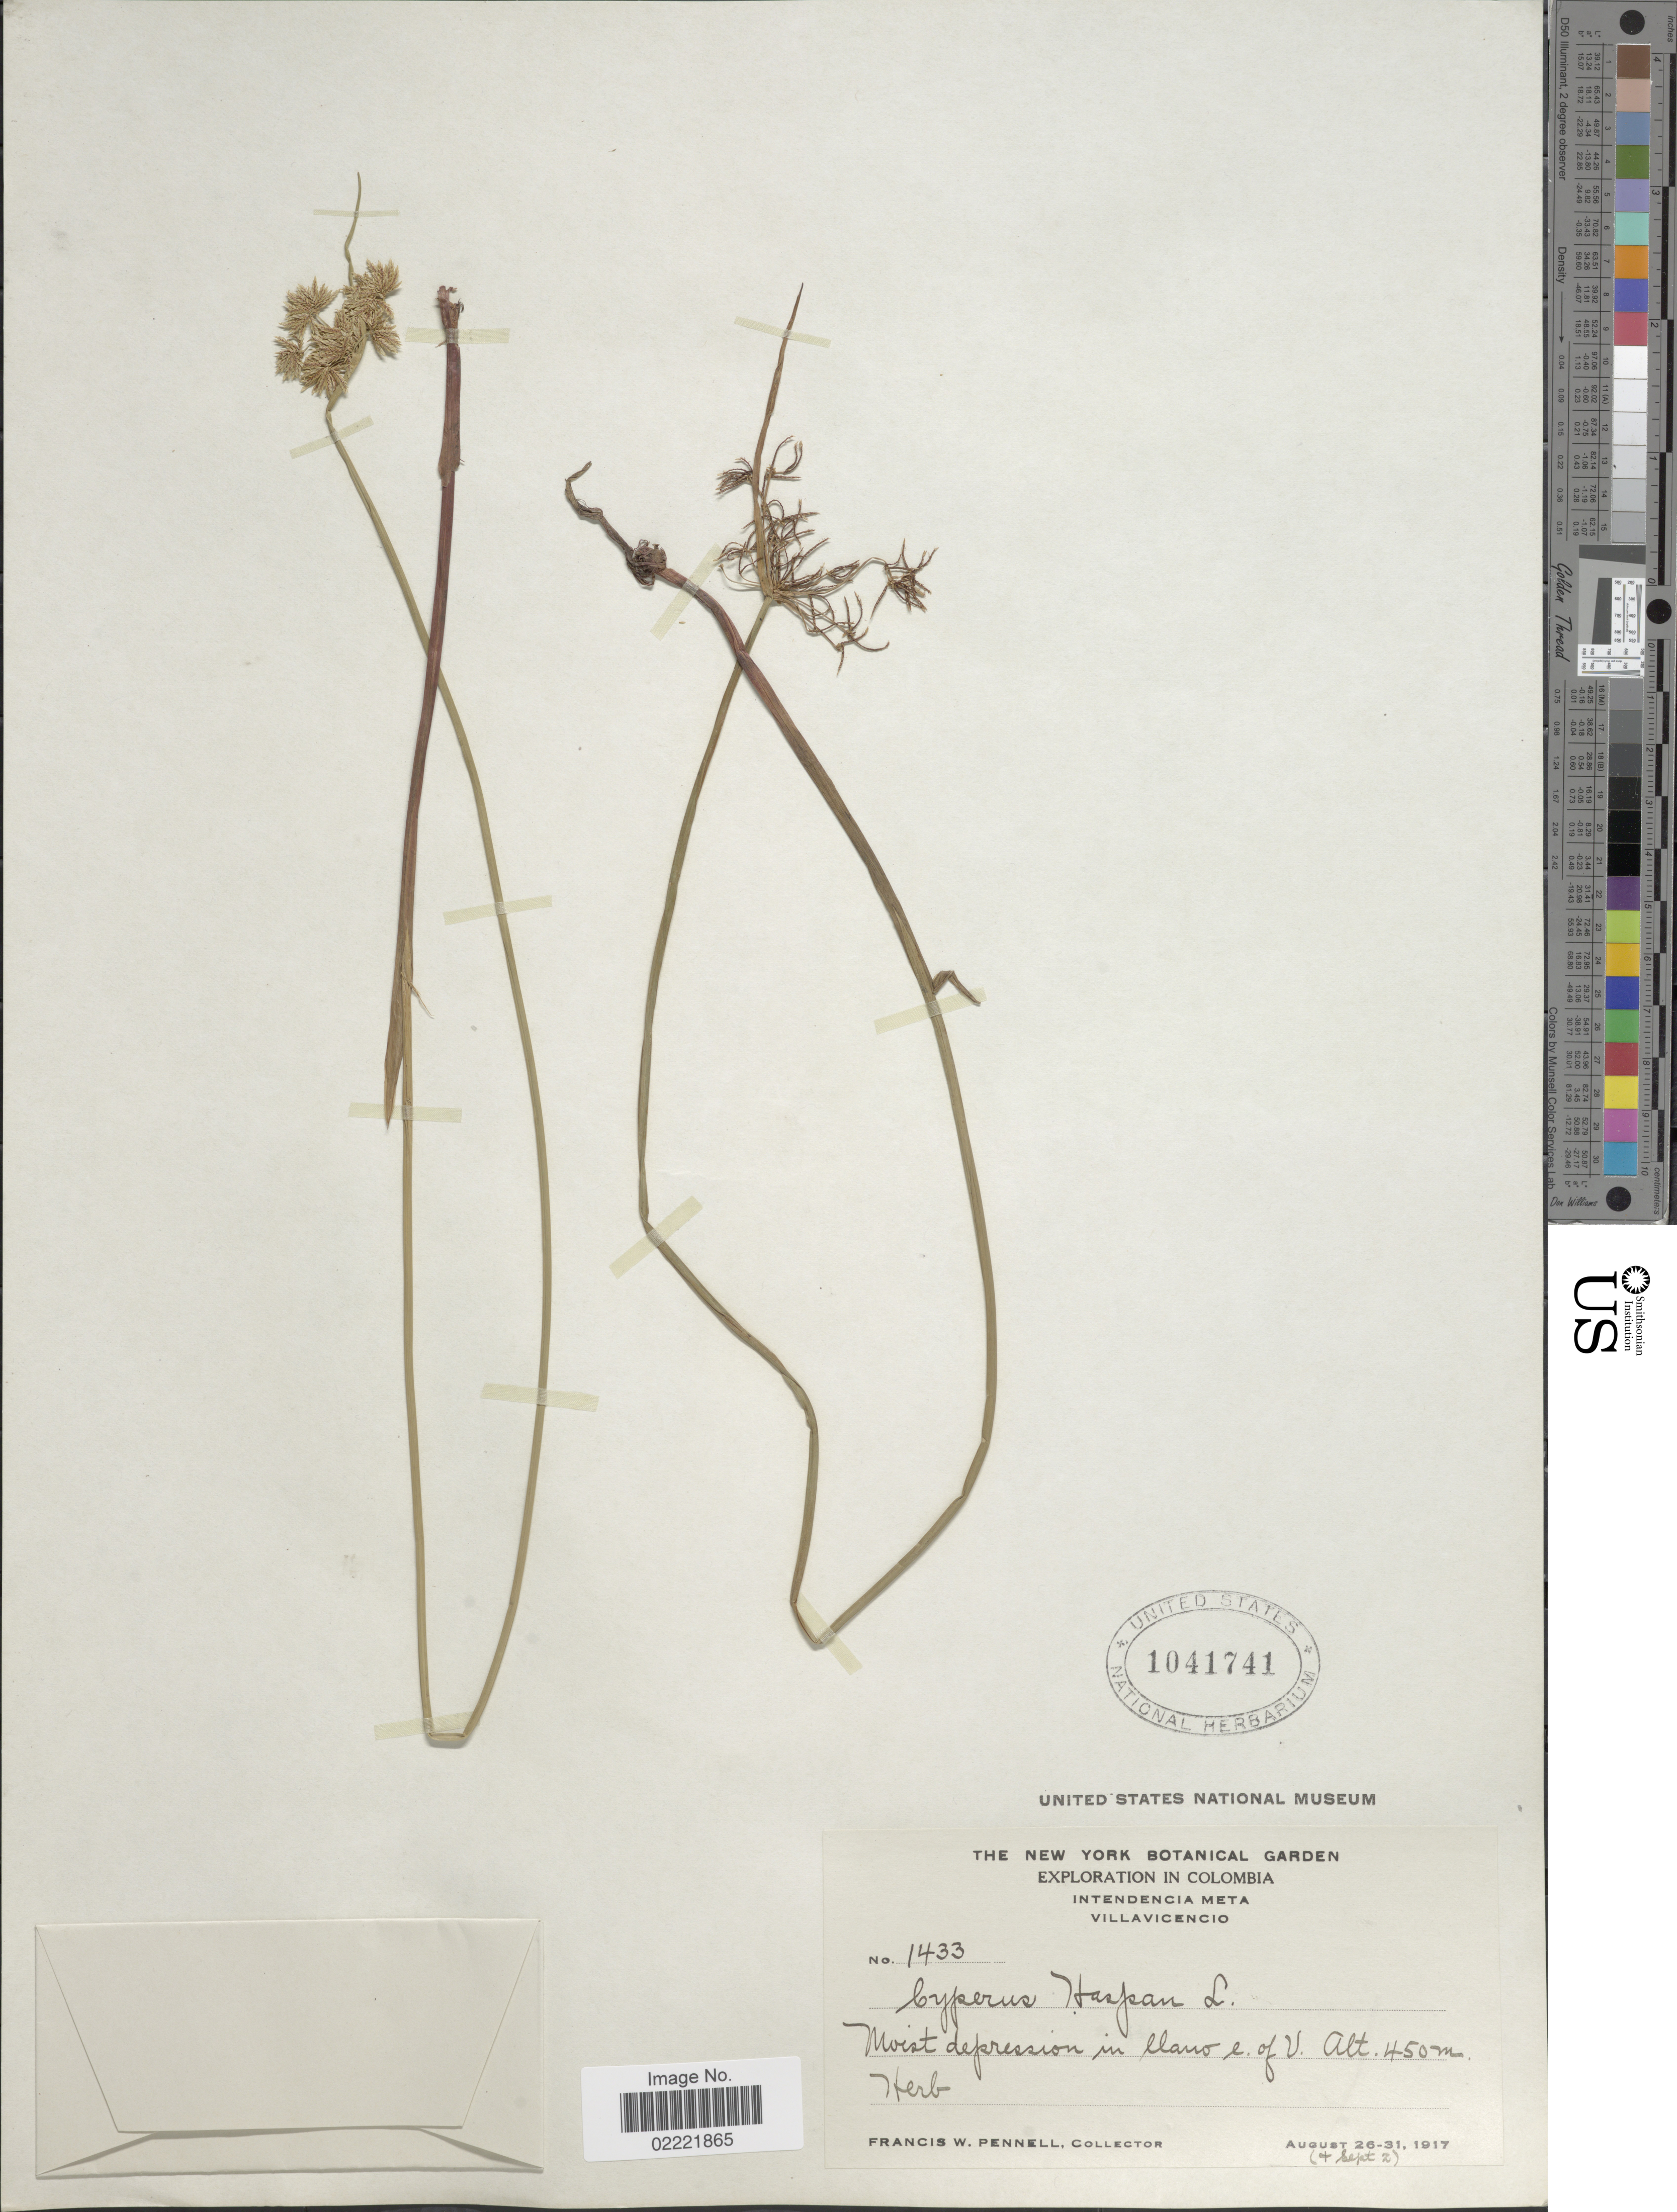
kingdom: Plantae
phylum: Tracheophyta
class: Liliopsida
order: Poales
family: Cyperaceae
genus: Cyperus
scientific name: Cyperus haspan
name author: L.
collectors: F. W. Pennell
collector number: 1433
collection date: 1917-08-26/1917-08-31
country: Colombia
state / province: Meta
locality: Intendencia Meta, Villavicencio, moist depression in llano, e. of V.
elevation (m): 450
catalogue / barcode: US 1041741